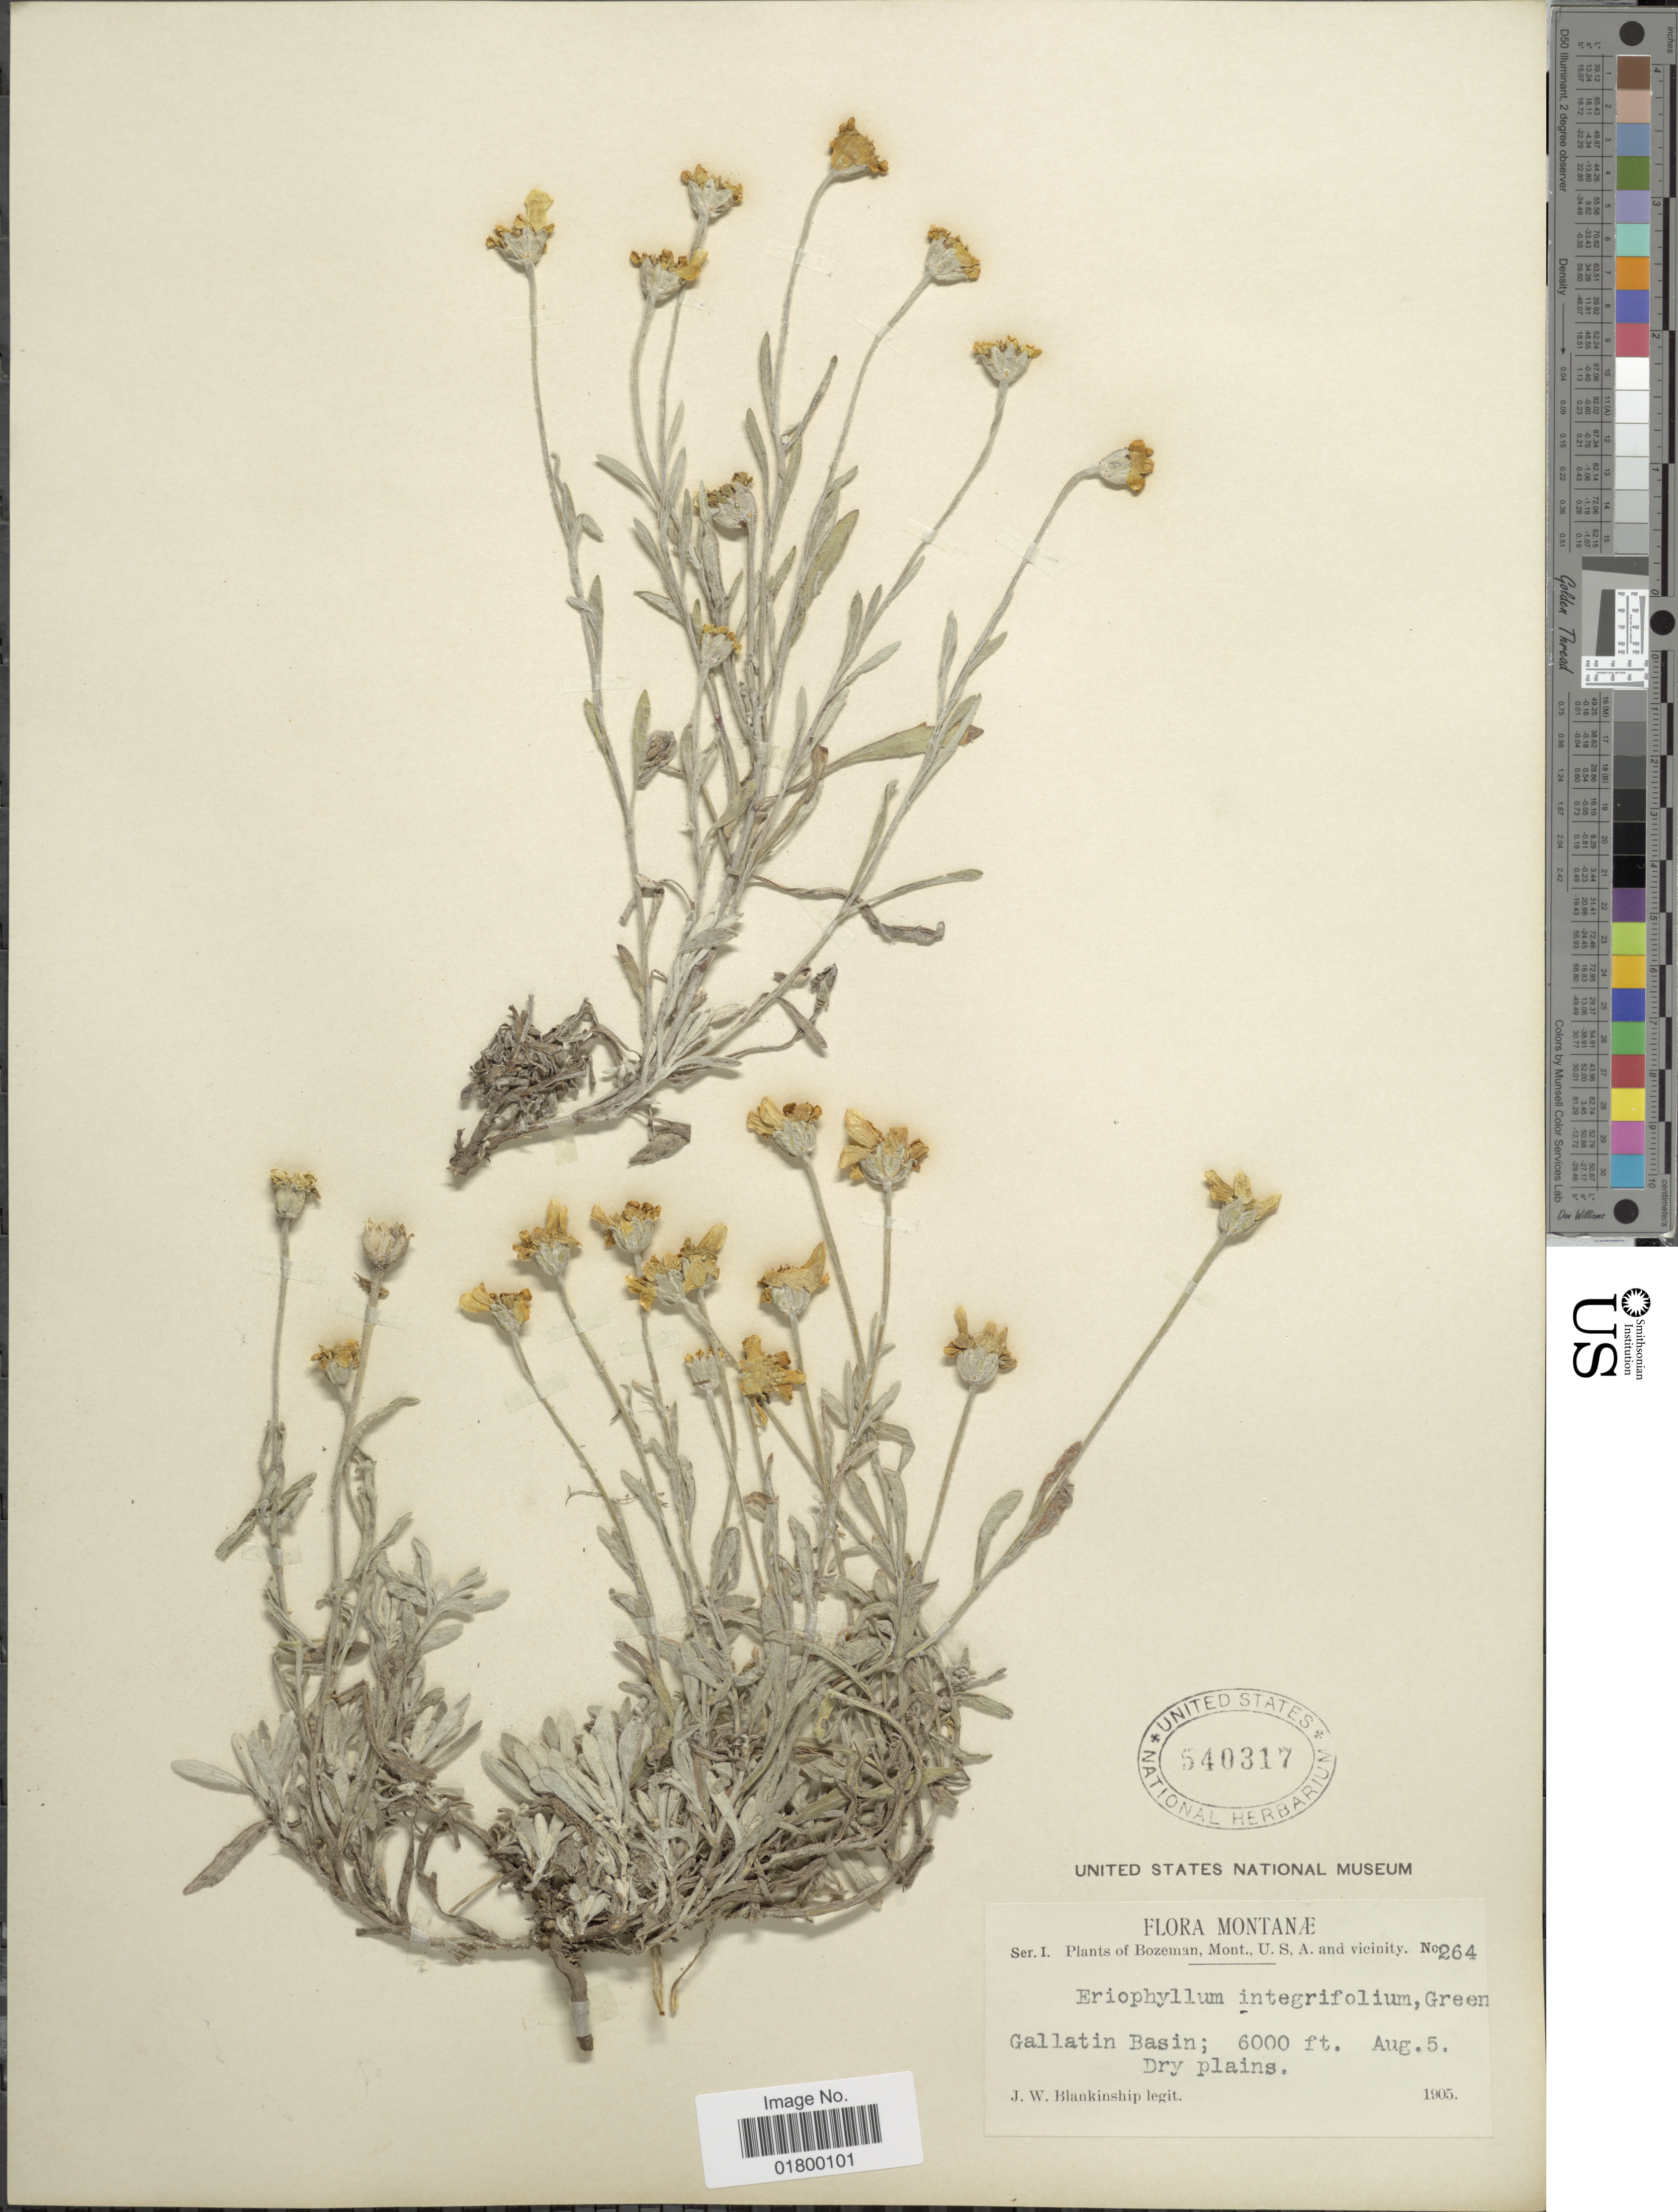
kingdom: Plantae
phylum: Tracheophyta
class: Magnoliopsida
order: Asterales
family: Asteraceae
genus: Eriophyllum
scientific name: Eriophyllum integrifolium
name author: (Hook.) Greene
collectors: J. W. Blankinship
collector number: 264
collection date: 1905-08-05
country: United States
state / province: Montana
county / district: Gallatin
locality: Gallatin Basin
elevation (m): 1829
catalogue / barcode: US 540317